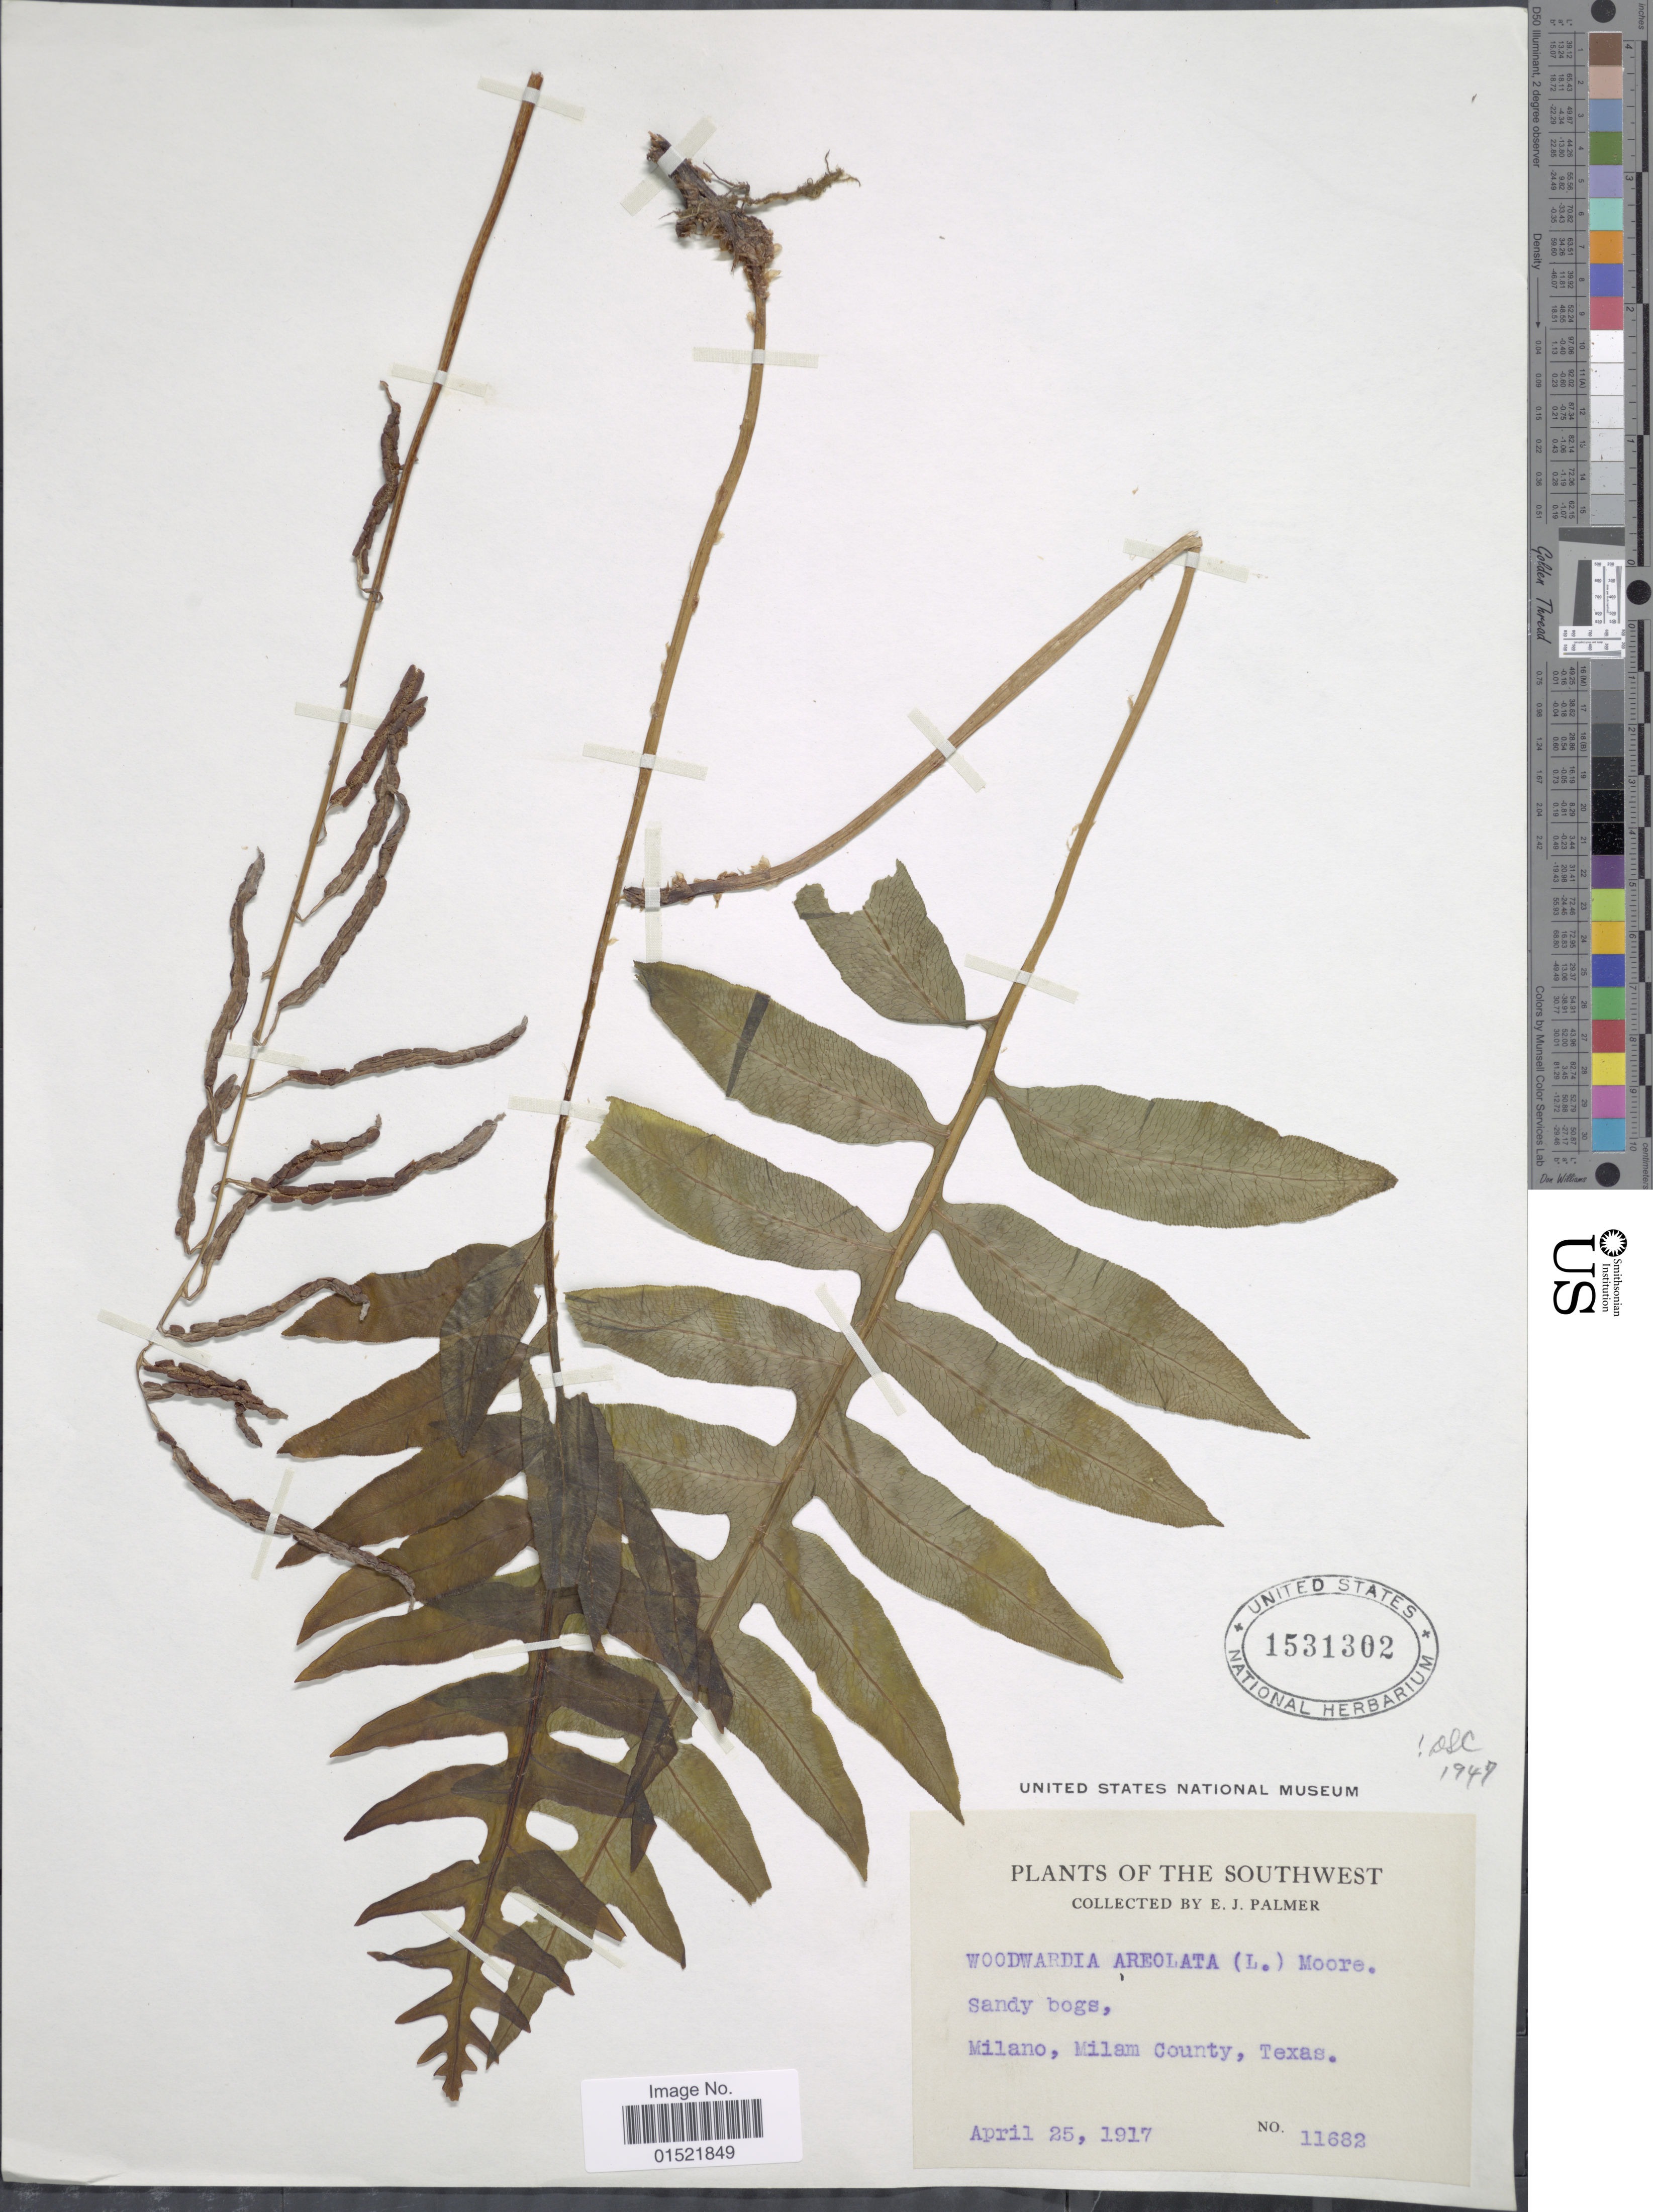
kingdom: Plantae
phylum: Tracheophyta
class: Polypodiopsida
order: Polypodiales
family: Blechnaceae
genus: Woodwardia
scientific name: Woodwardia areolata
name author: (L.) T. Moore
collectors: E. J. Palmer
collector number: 11682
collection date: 1917-04-25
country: United States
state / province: Texas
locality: Southwest, Sandy bogs, Milano, Milam County, Texas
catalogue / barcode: US 1531302